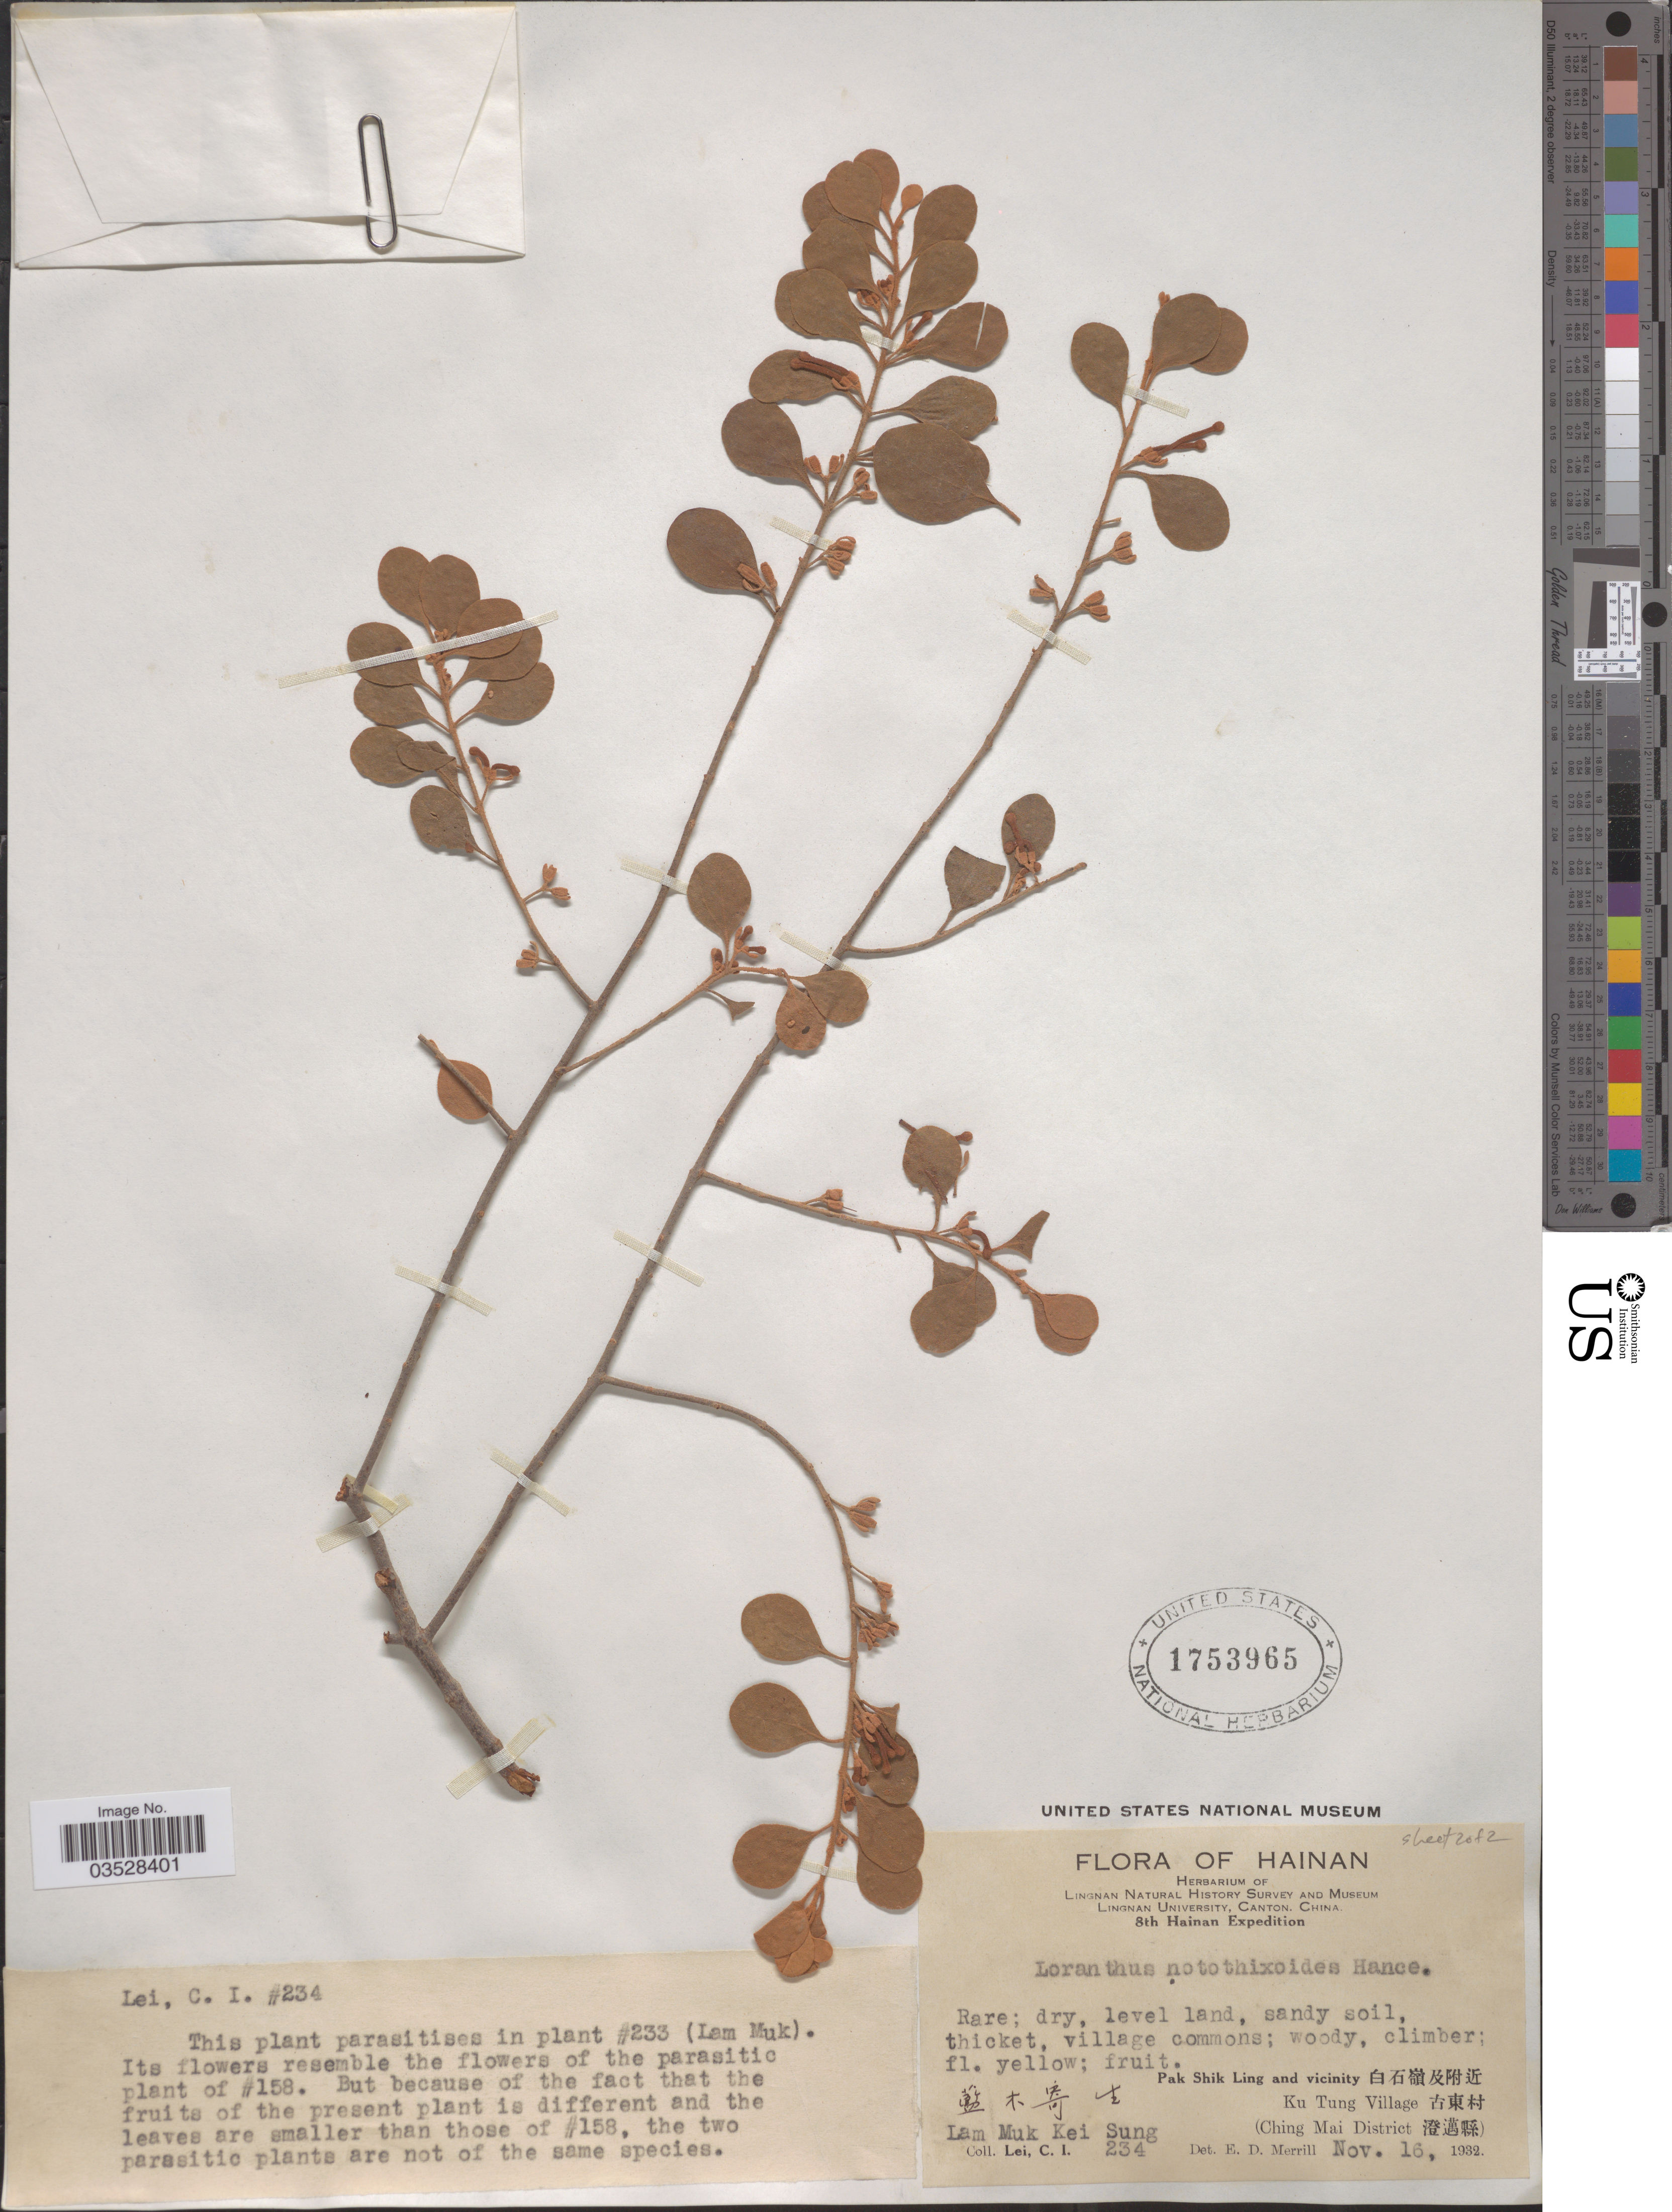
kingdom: Plantae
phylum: Tracheophyta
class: Magnoliopsida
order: Santalales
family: Loranthaceae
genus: Scurrula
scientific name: Scurrula notothixoides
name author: (Hance) Danser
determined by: Strong, Mark T., (BOT), Smithsonian Institution - National Museum of Natural History (UNITED STATES)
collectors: C. I. Lei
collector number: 234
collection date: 1932-11-16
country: China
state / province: Hainan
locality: Ching Mai District. Lam Muk Kei Sung.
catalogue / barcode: US 1753965